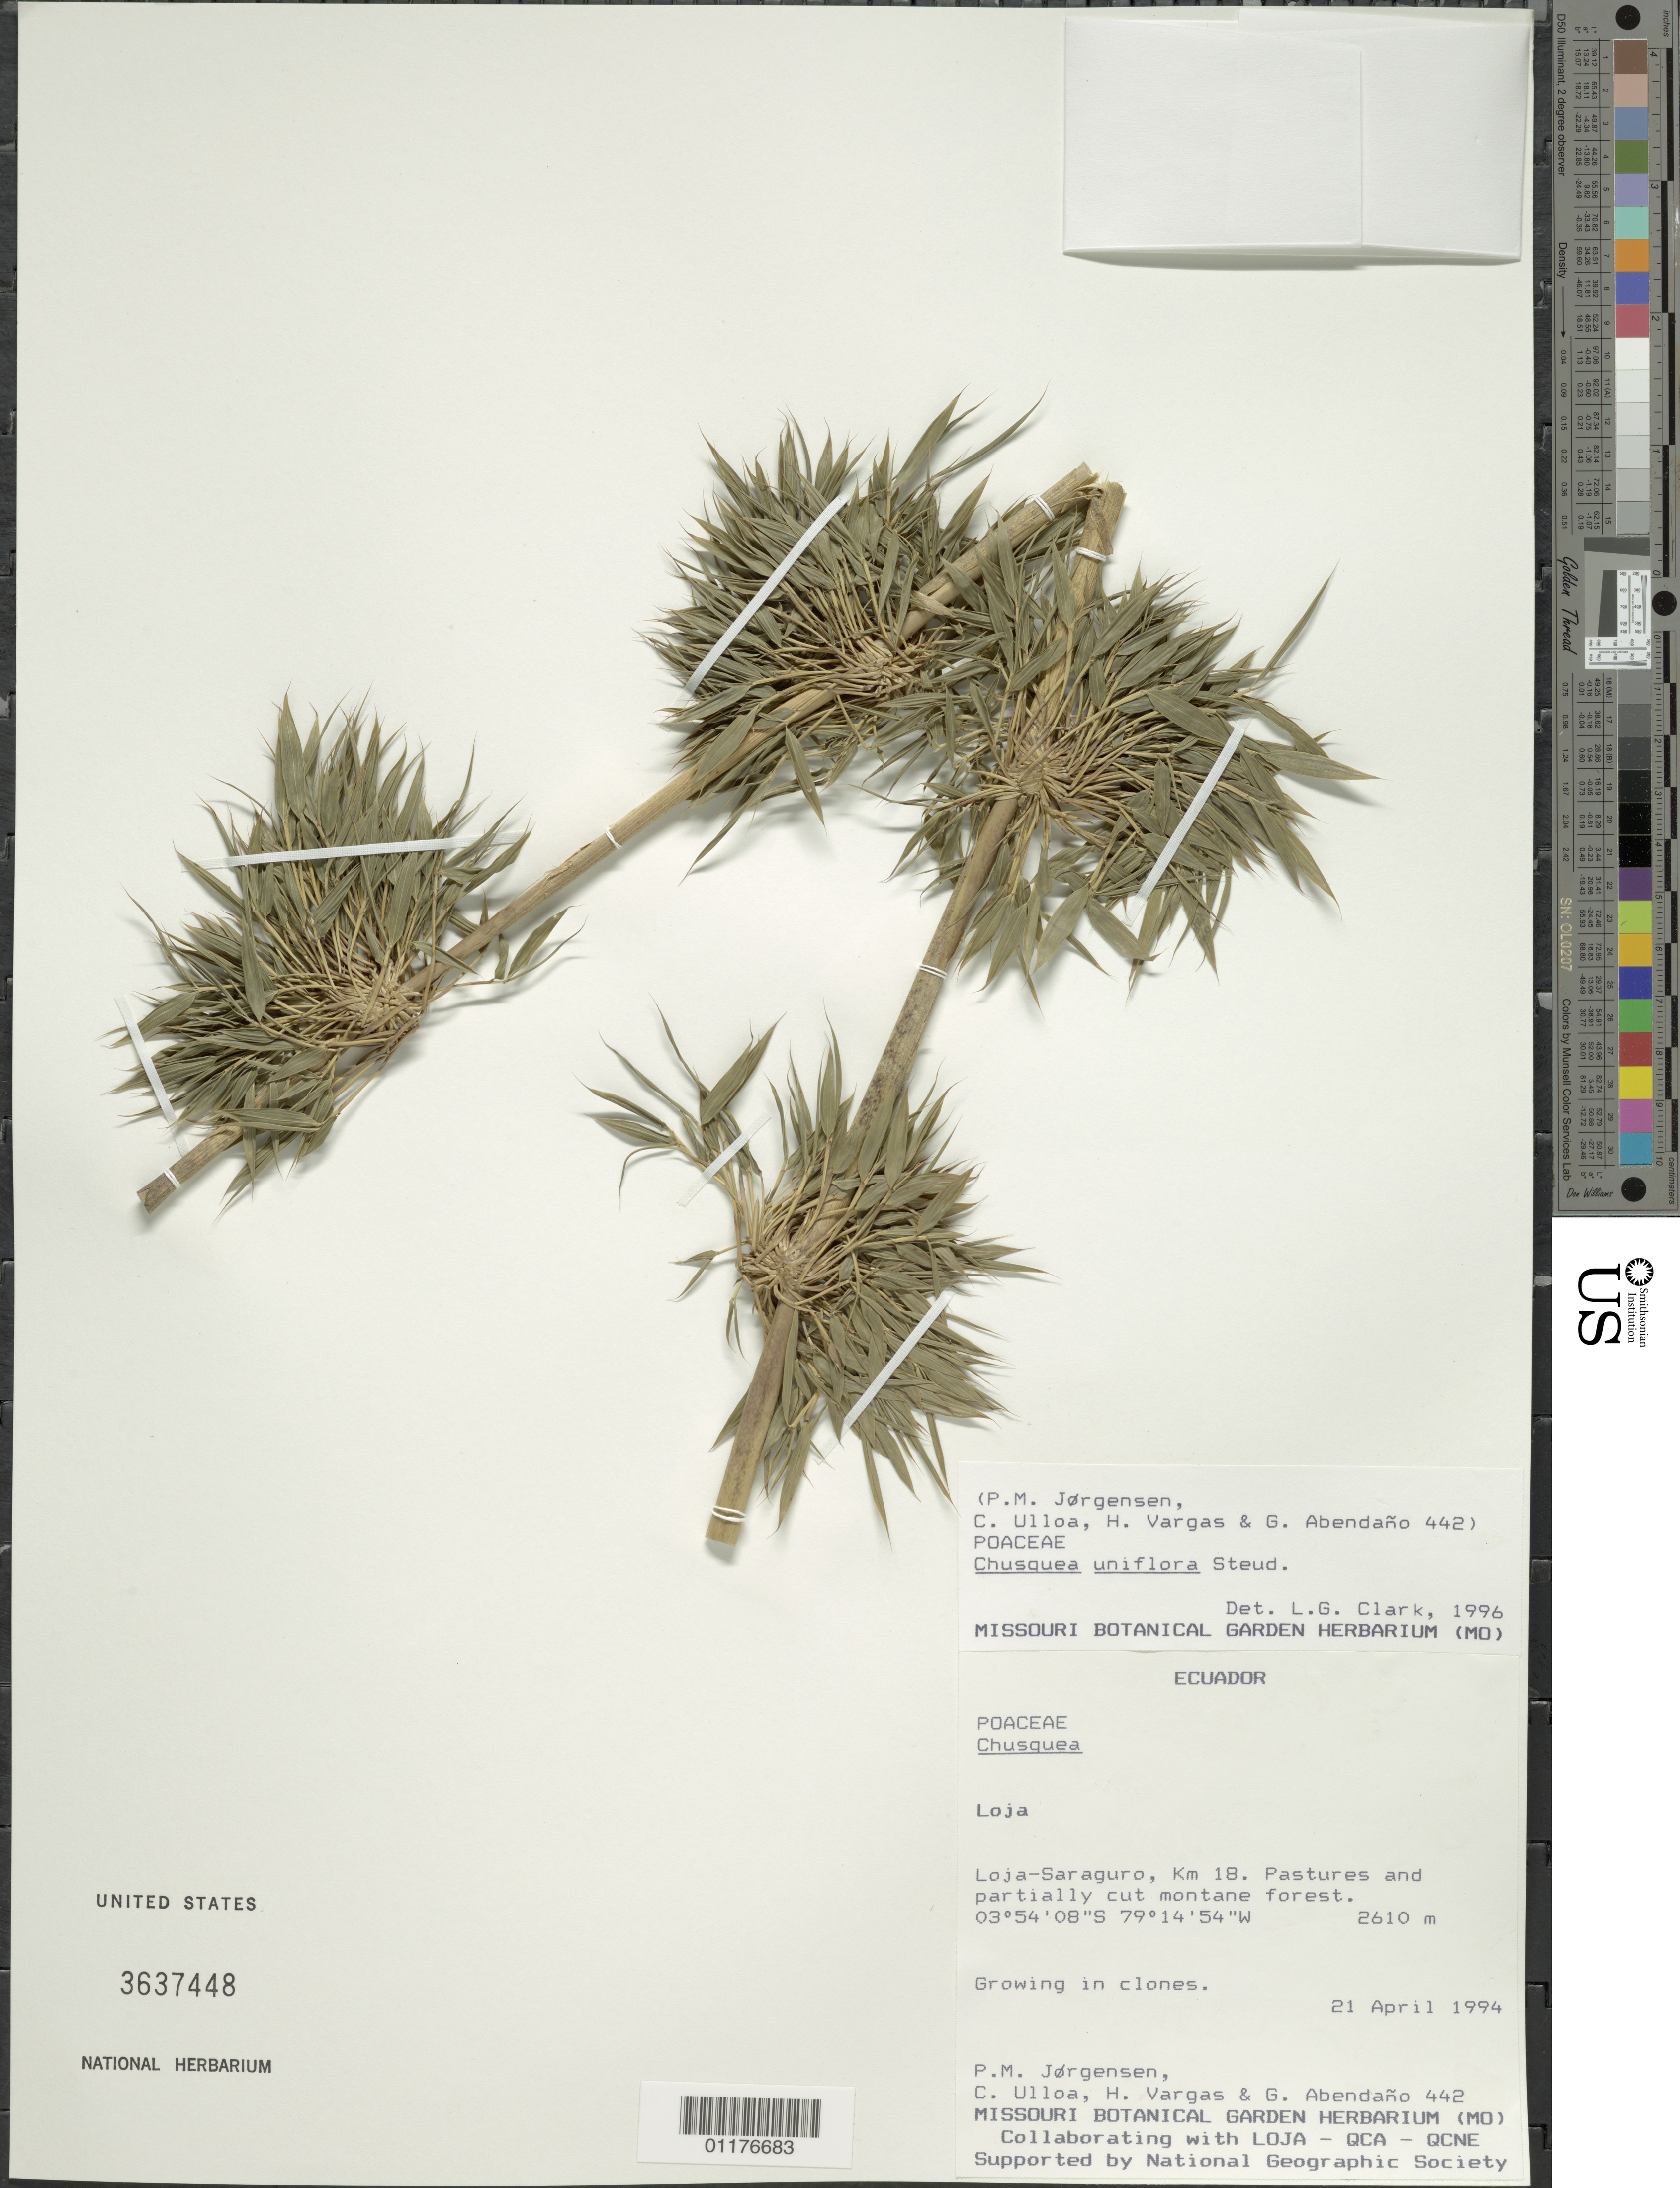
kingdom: Plantae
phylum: Tracheophyta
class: Liliopsida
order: Poales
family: Poaceae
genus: Chusquea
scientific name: Chusquea uniflora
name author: Steud.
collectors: P. M. Jørgensen, C. Ulloa, H. Vargas & G. Abendaño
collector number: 442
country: Ecuador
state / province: Loja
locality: Loja-Saraguro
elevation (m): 2610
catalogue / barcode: US 3637448